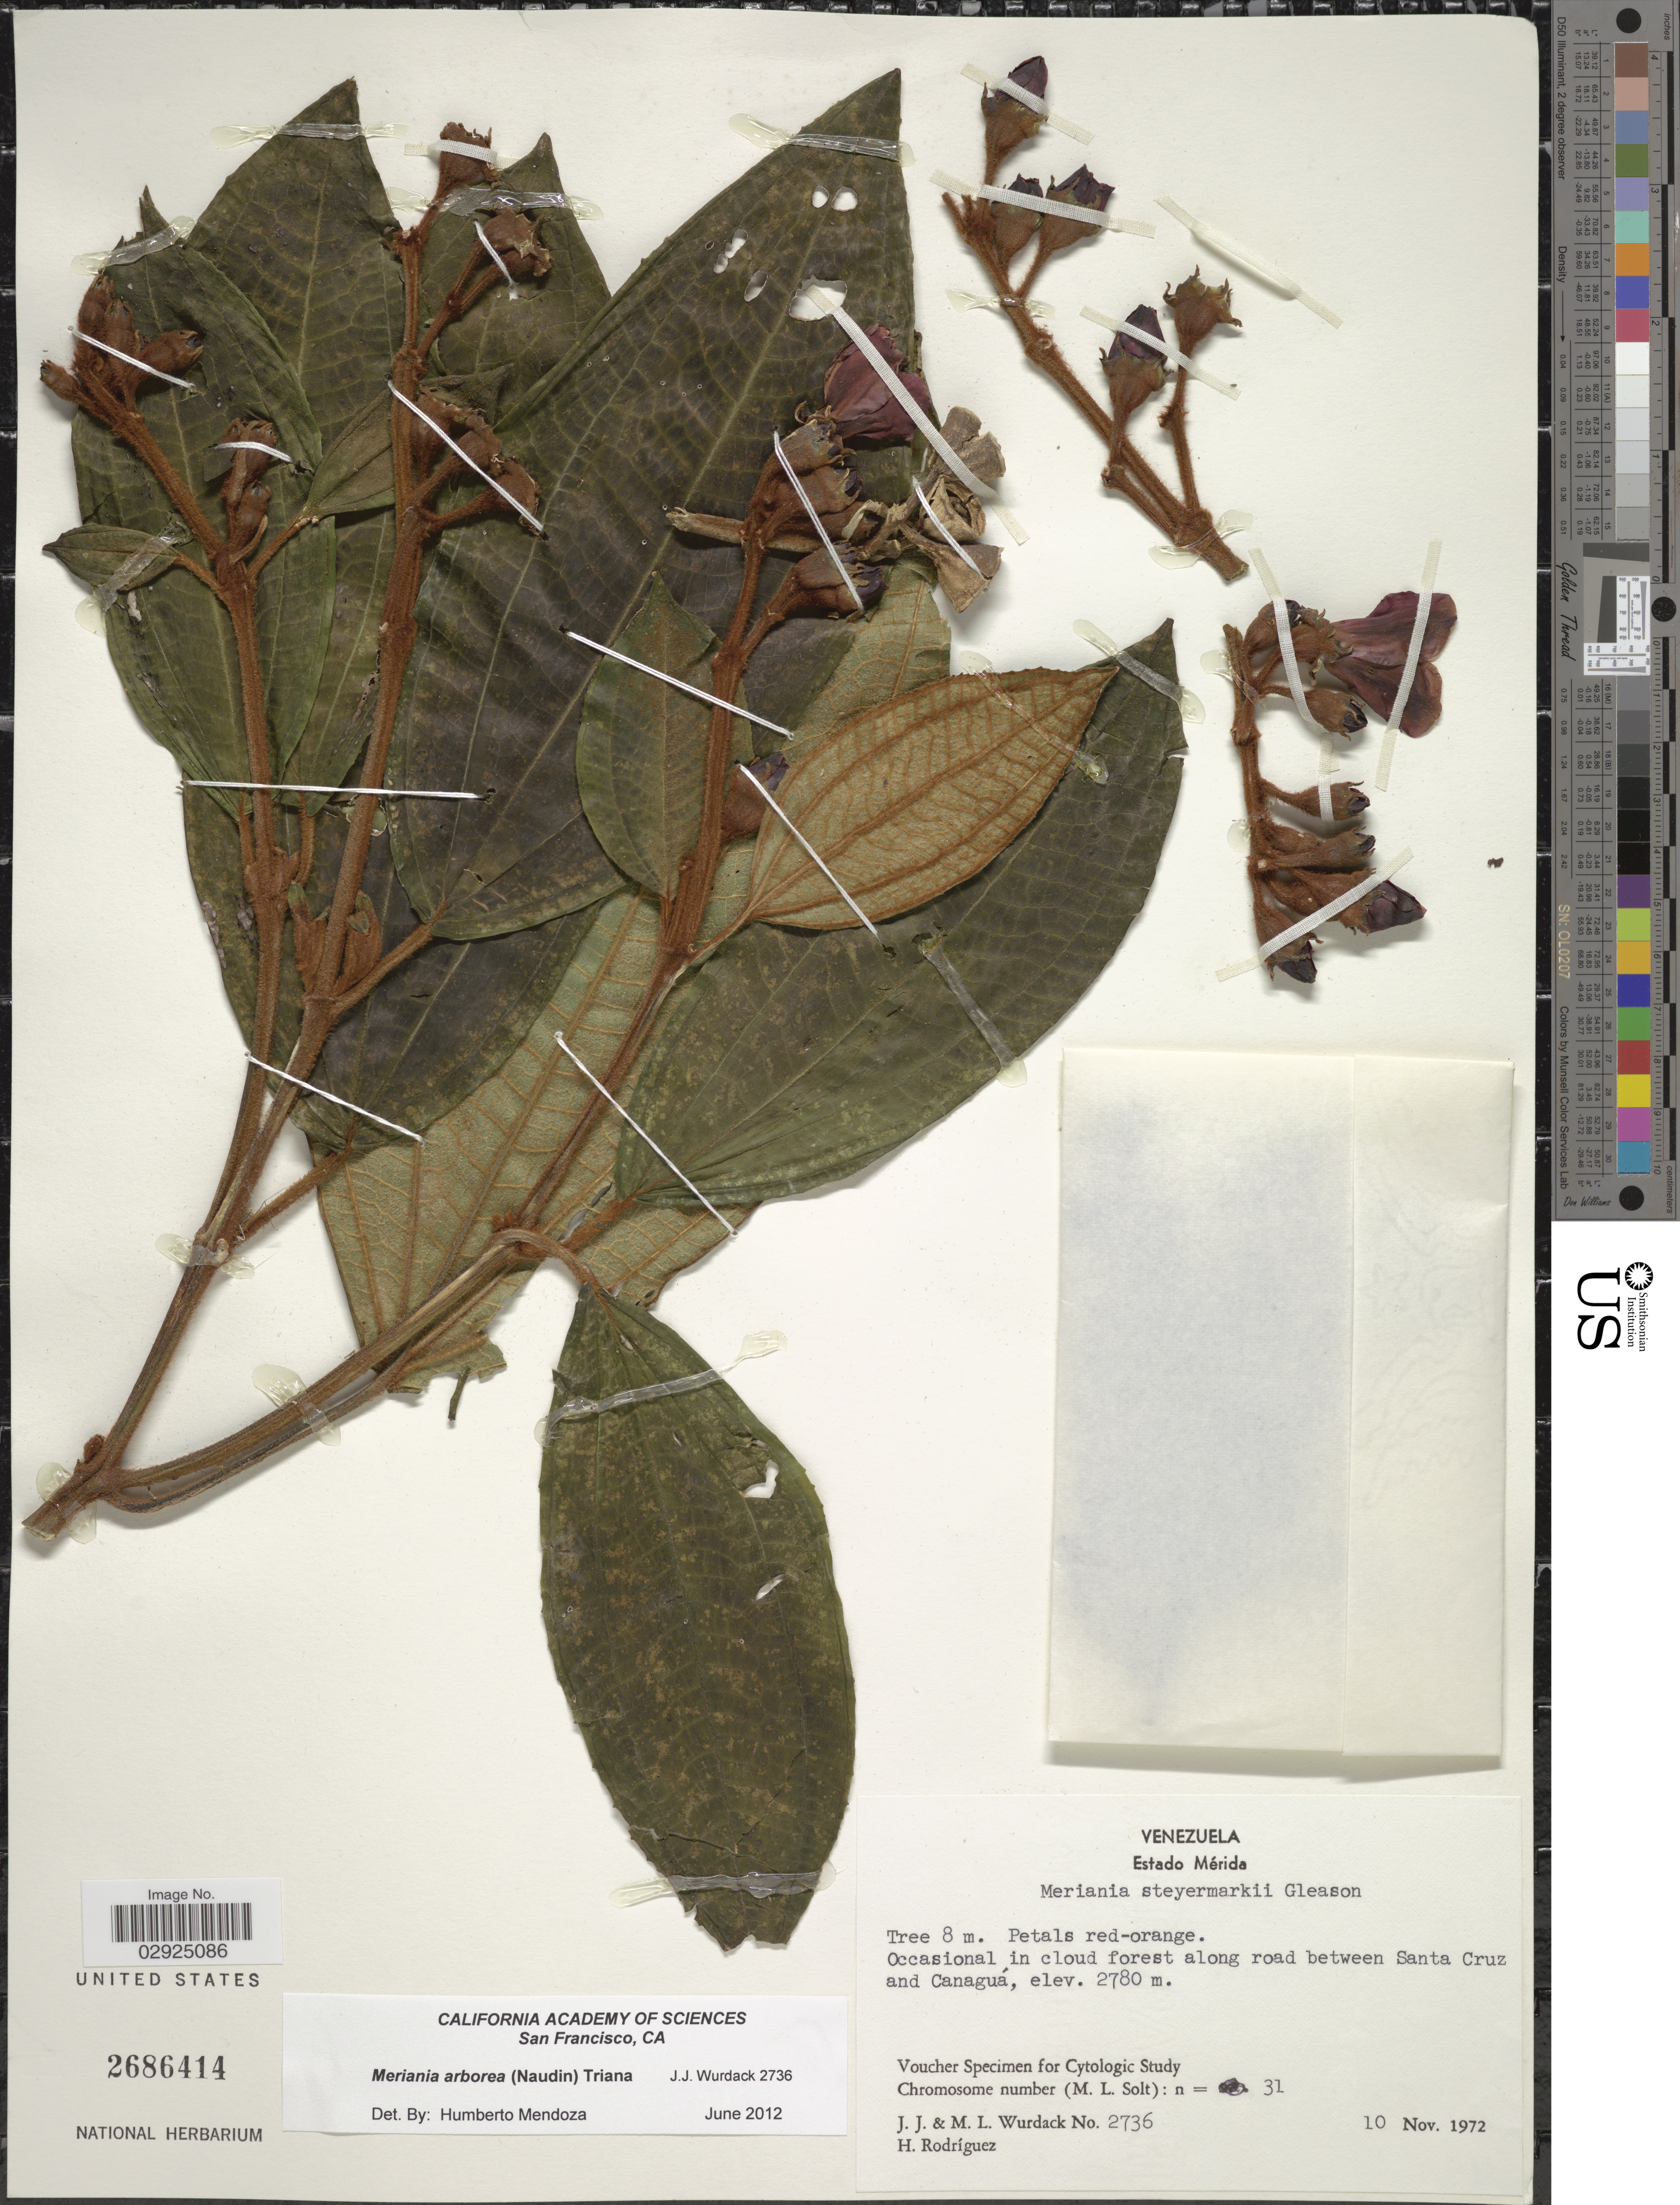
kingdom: Plantae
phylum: Tracheophyta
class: Magnoliopsida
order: Myrtales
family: Melastomataceae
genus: Meriania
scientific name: Meriania arborea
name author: (Naudin) Triana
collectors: J. J. Wurdack, M. L. Wurdack & H. Rodríguez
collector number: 2736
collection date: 1972-11-10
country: Venezuela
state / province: Mérida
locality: In cloud forest along road between Santa Cruz and Canaguá.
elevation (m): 2780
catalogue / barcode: US 2686414